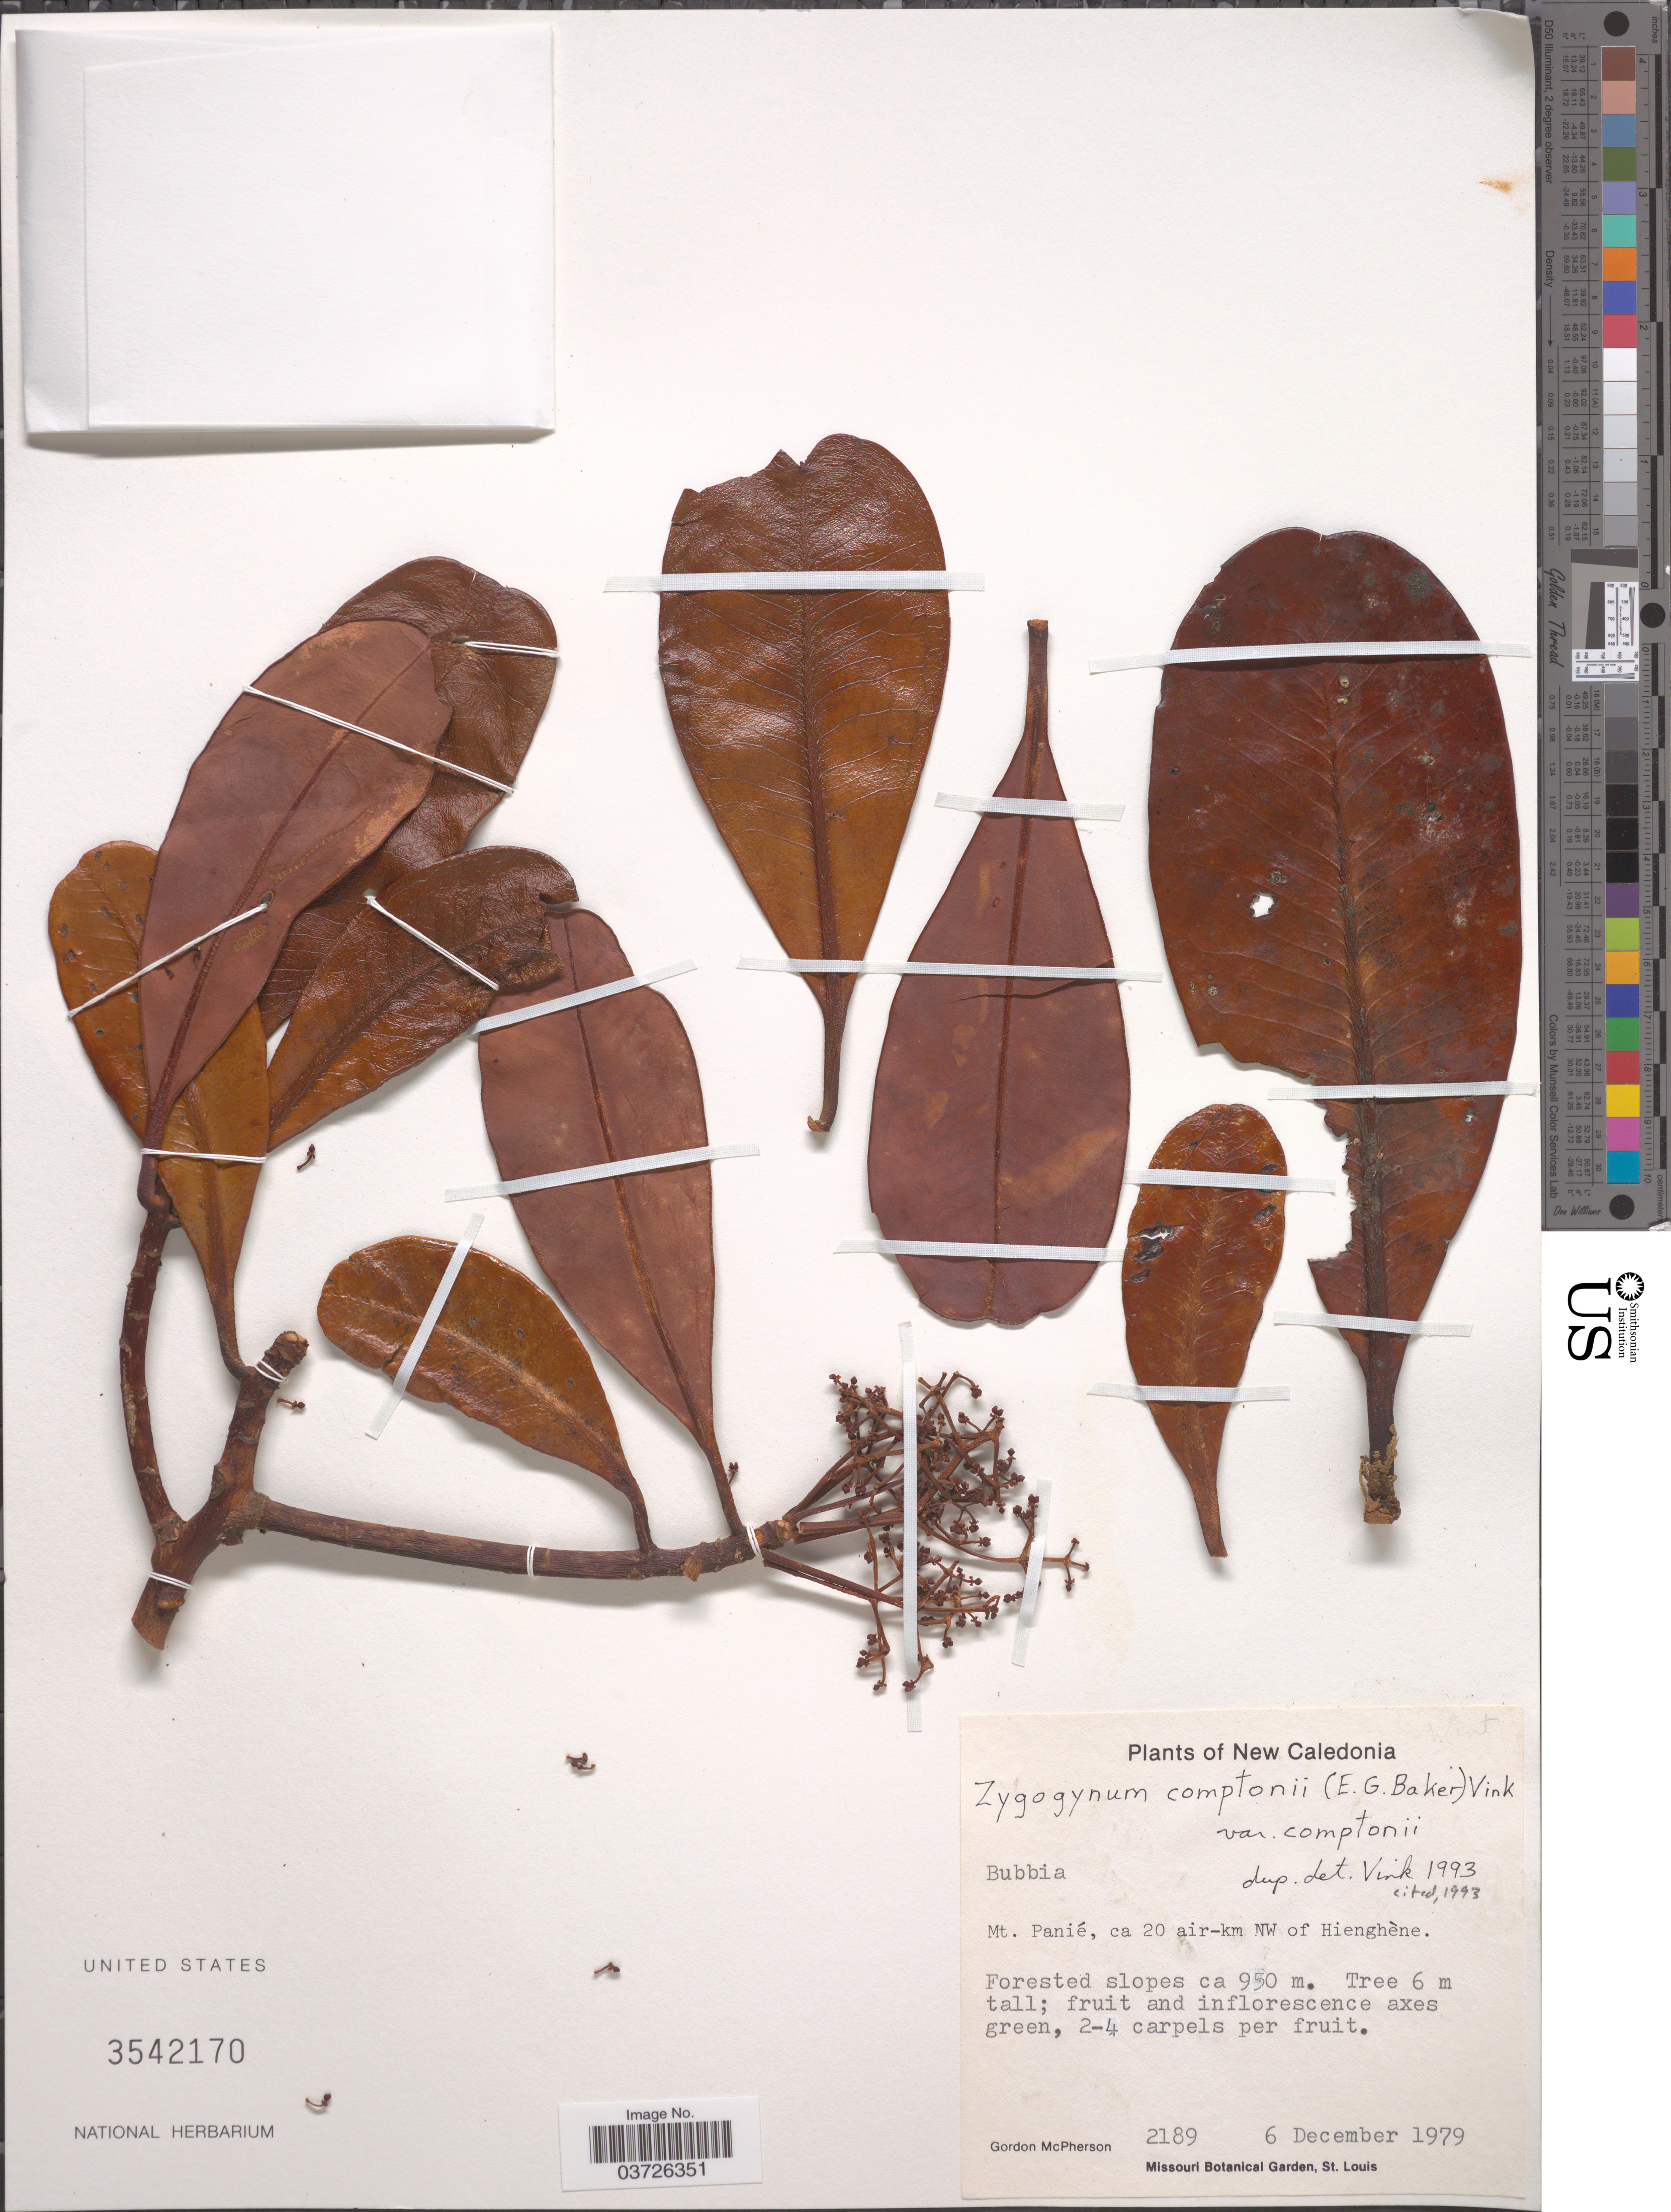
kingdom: Plantae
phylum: Tracheophyta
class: Magnoliopsida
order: Canellales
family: Winteraceae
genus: Zygogynum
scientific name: Zygogynum comptonii var. comptonii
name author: (Baker f.) Vink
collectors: G. D. McPherson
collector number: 2189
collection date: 1979-12-06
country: New Caledonia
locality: Mt. Panié, ca 20 air-km NW of Hienghène.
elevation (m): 950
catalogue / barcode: US 3542170